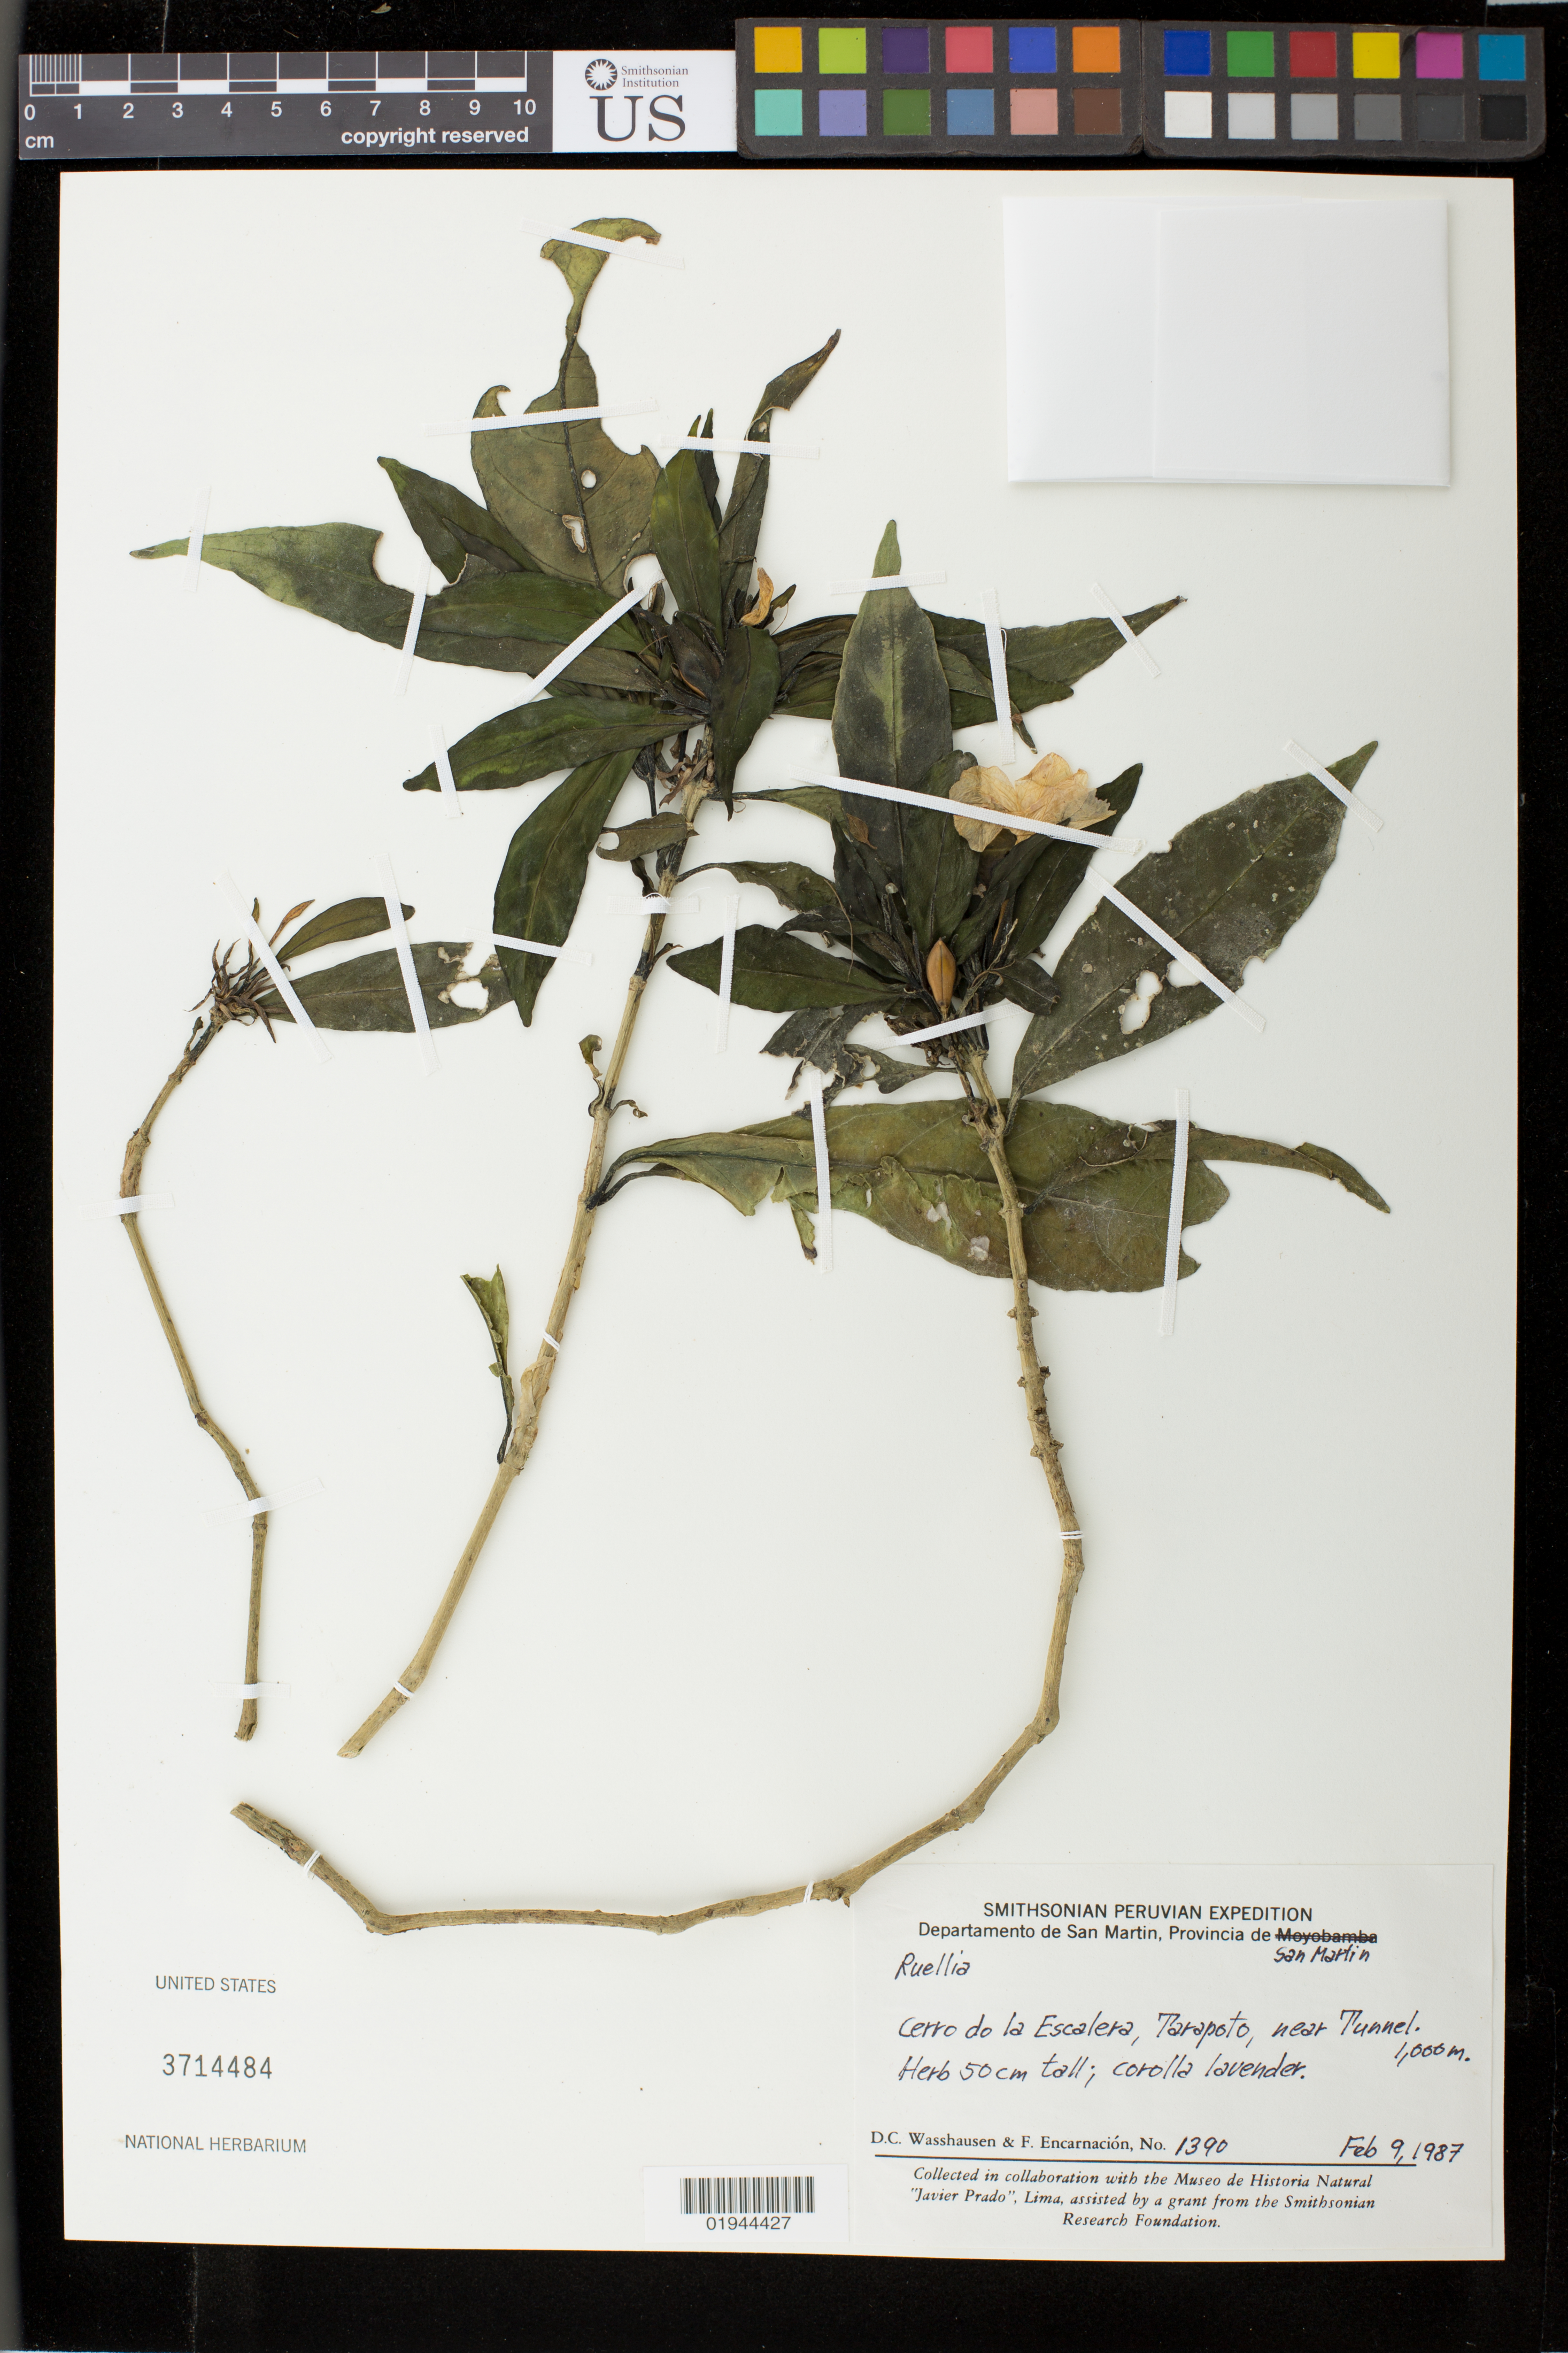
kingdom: Plantae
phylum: Tracheophyta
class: Magnoliopsida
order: Lamiales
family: Acanthaceae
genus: Ruellia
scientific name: Ruellia sp.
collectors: D. C. Wasshausen & F. Encarnación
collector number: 1390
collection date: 1987-02-09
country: Peru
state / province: San Martín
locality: Cerro de la Escalera, Tarapoto, near Tunnel.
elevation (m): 1000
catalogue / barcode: US 3714484